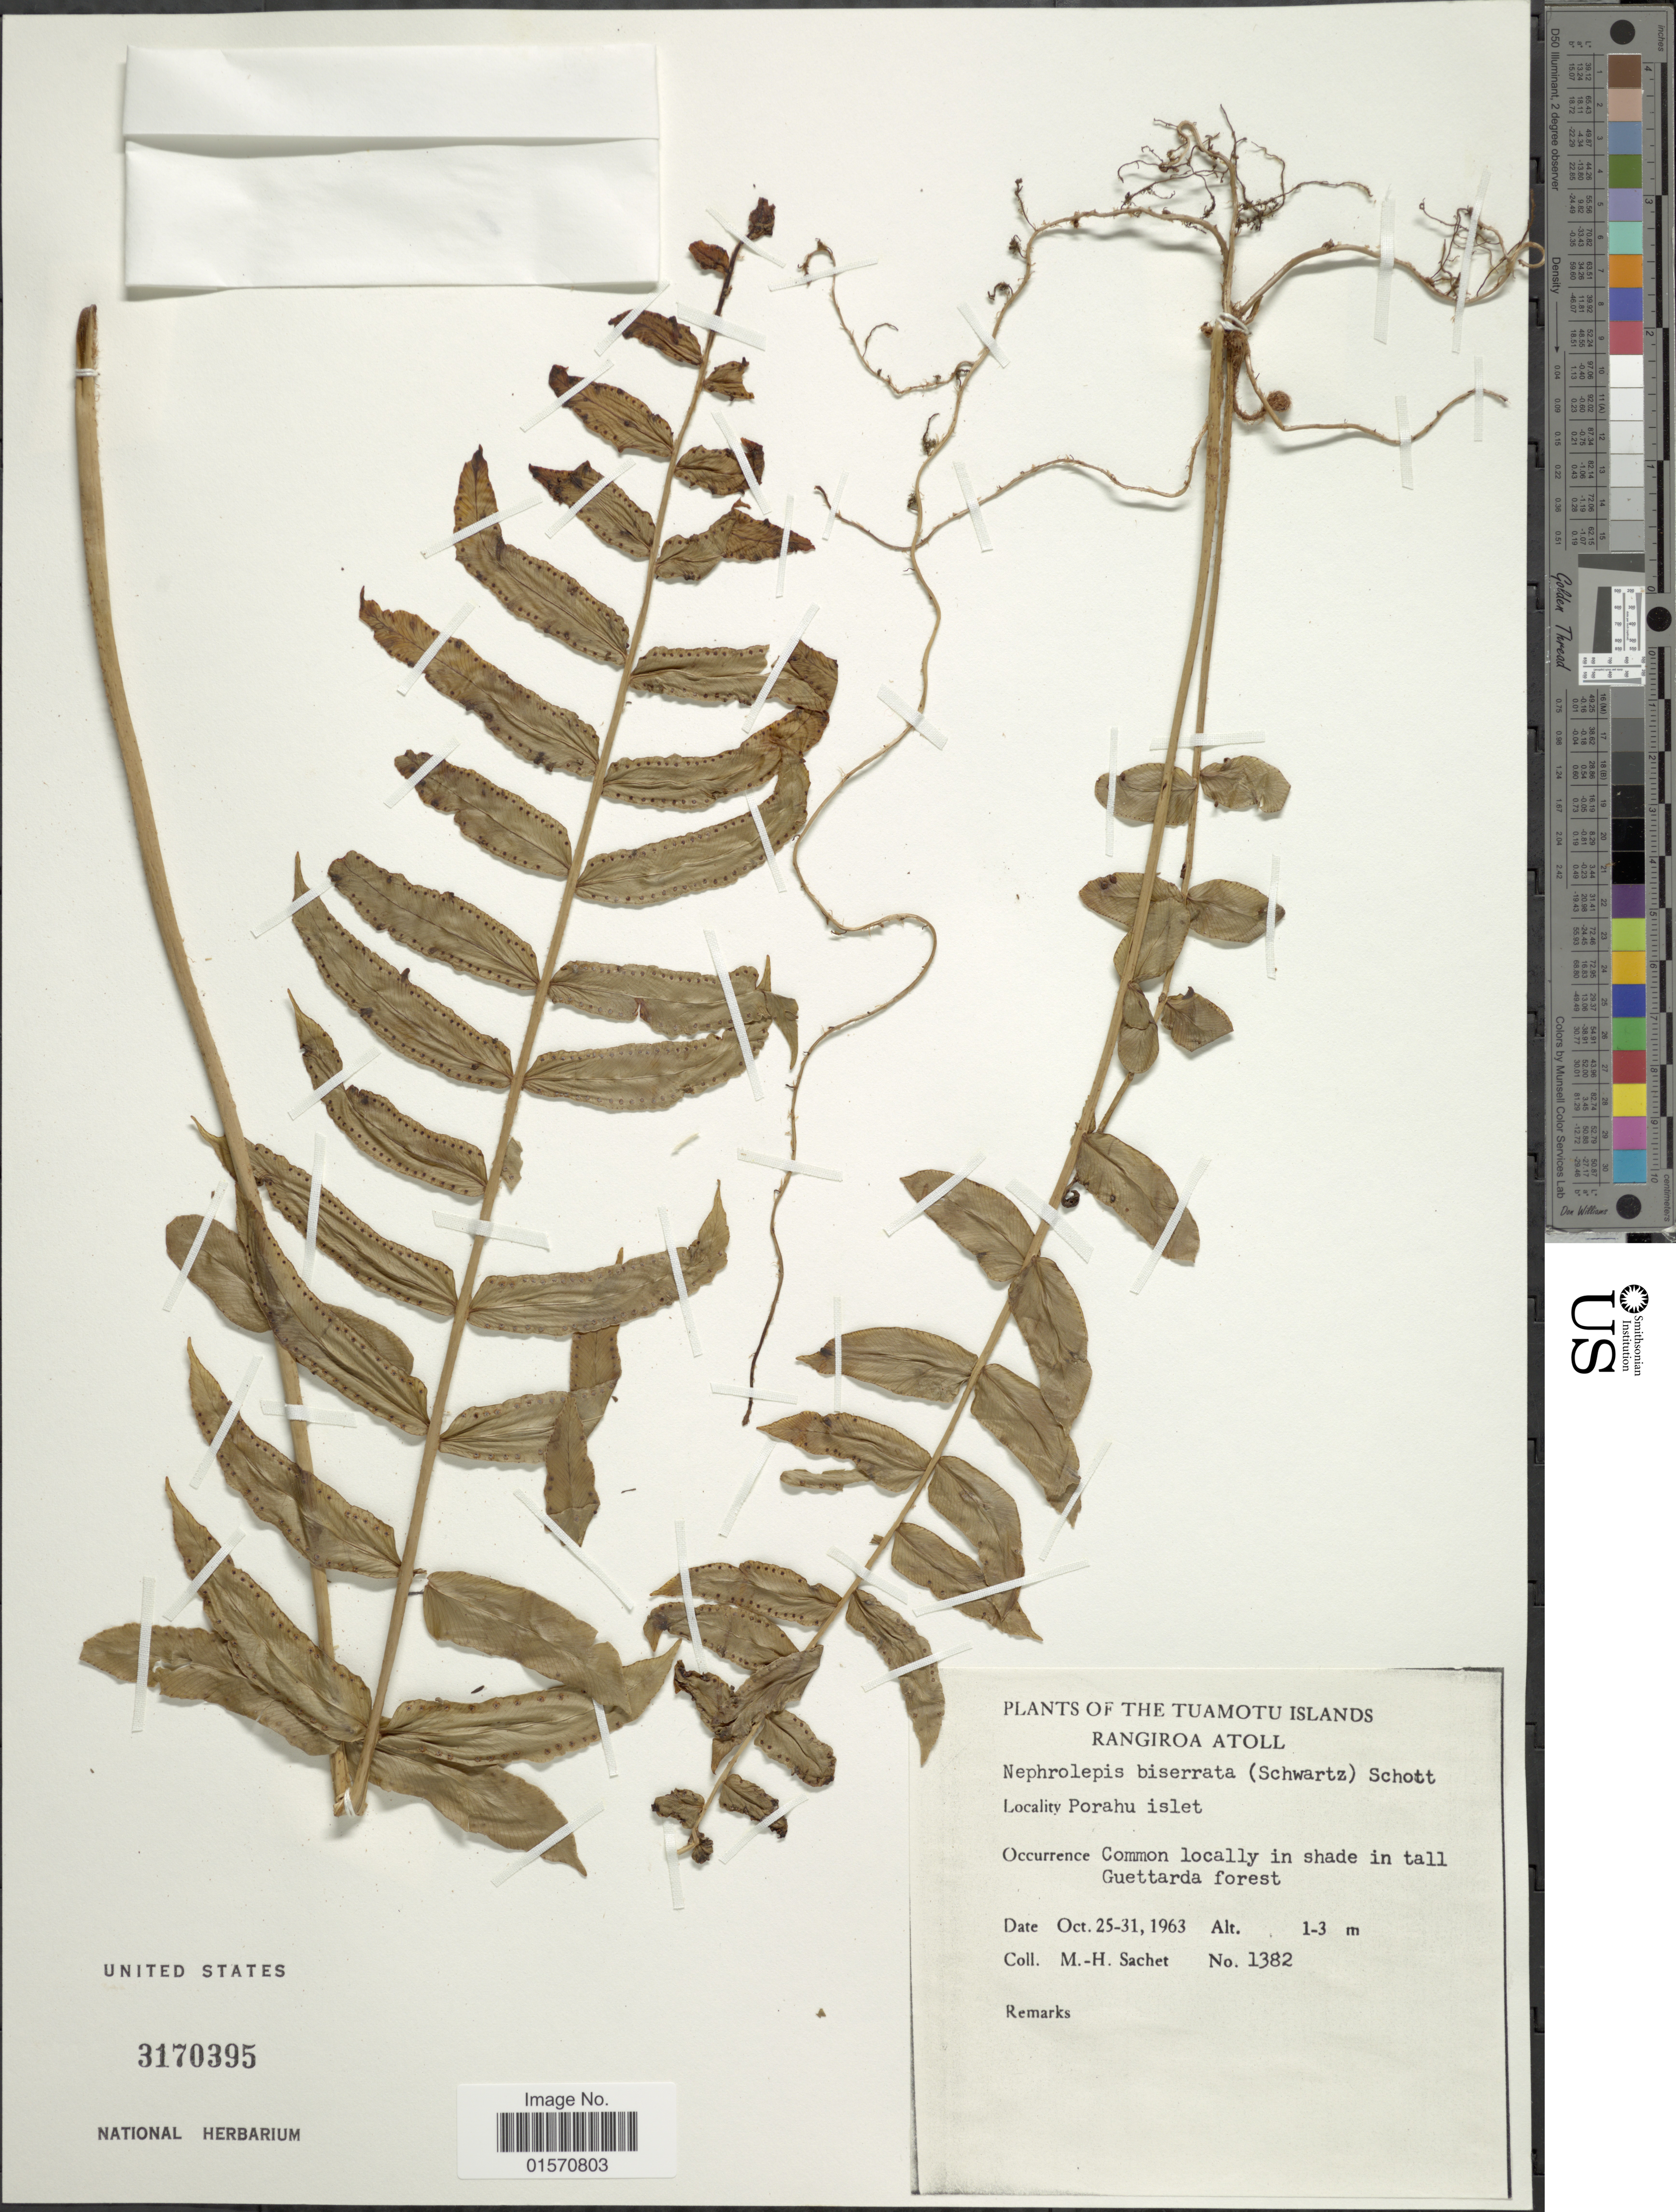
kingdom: Plantae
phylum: Tracheophyta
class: Polypodiopsida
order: Polypodiales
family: Nephrolepidaceae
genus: Nephrolepis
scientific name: Nephrolepis biserrata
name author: (Sw.) Schott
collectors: M.-H. Sachet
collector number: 1382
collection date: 1963-10-25/1963-10-31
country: French Polynesia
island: Rangiroa [Deans] Atoll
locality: Tuamotu Island. Rangiroa Atoll. Porahu islet. Guettarda forest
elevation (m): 1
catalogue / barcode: US 3170395